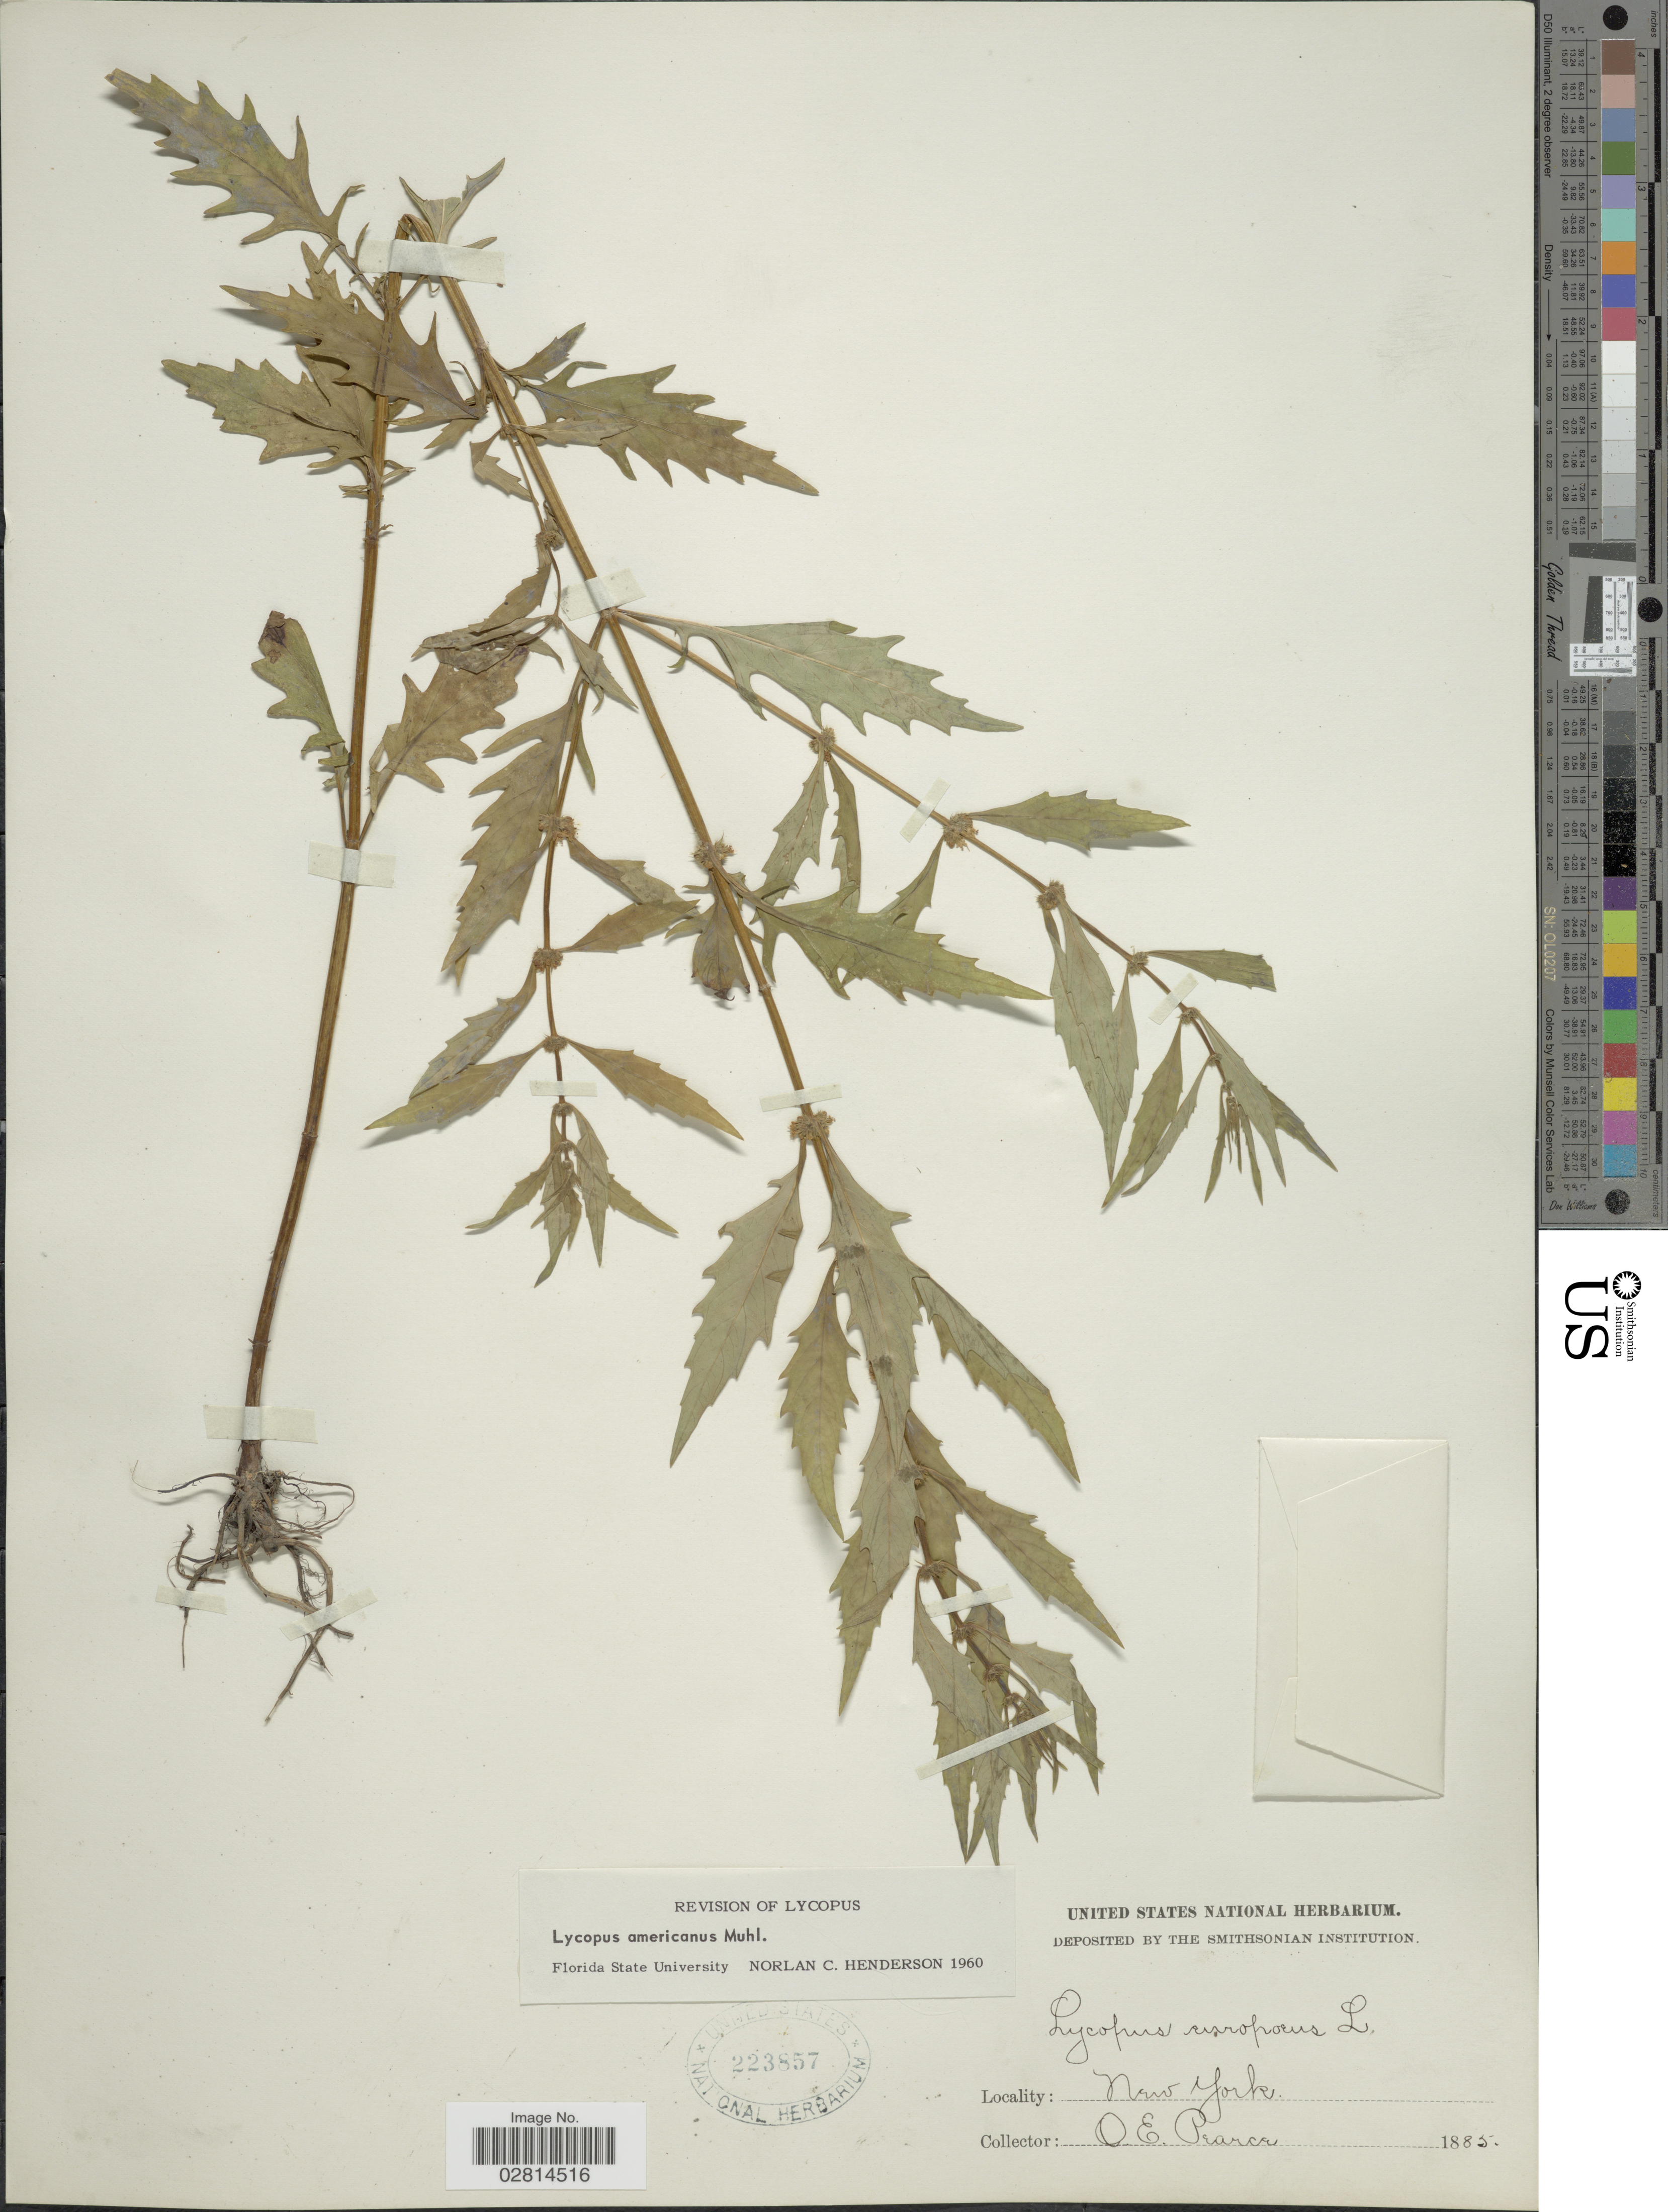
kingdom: Plantae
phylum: Tracheophyta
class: Magnoliopsida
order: Lamiales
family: Lamiaceae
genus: Lycopus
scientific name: Lycopus americanus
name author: Muhl. ex W.P.C. Barton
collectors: O. E. Pearce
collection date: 1885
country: United States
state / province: New York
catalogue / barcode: US 223857